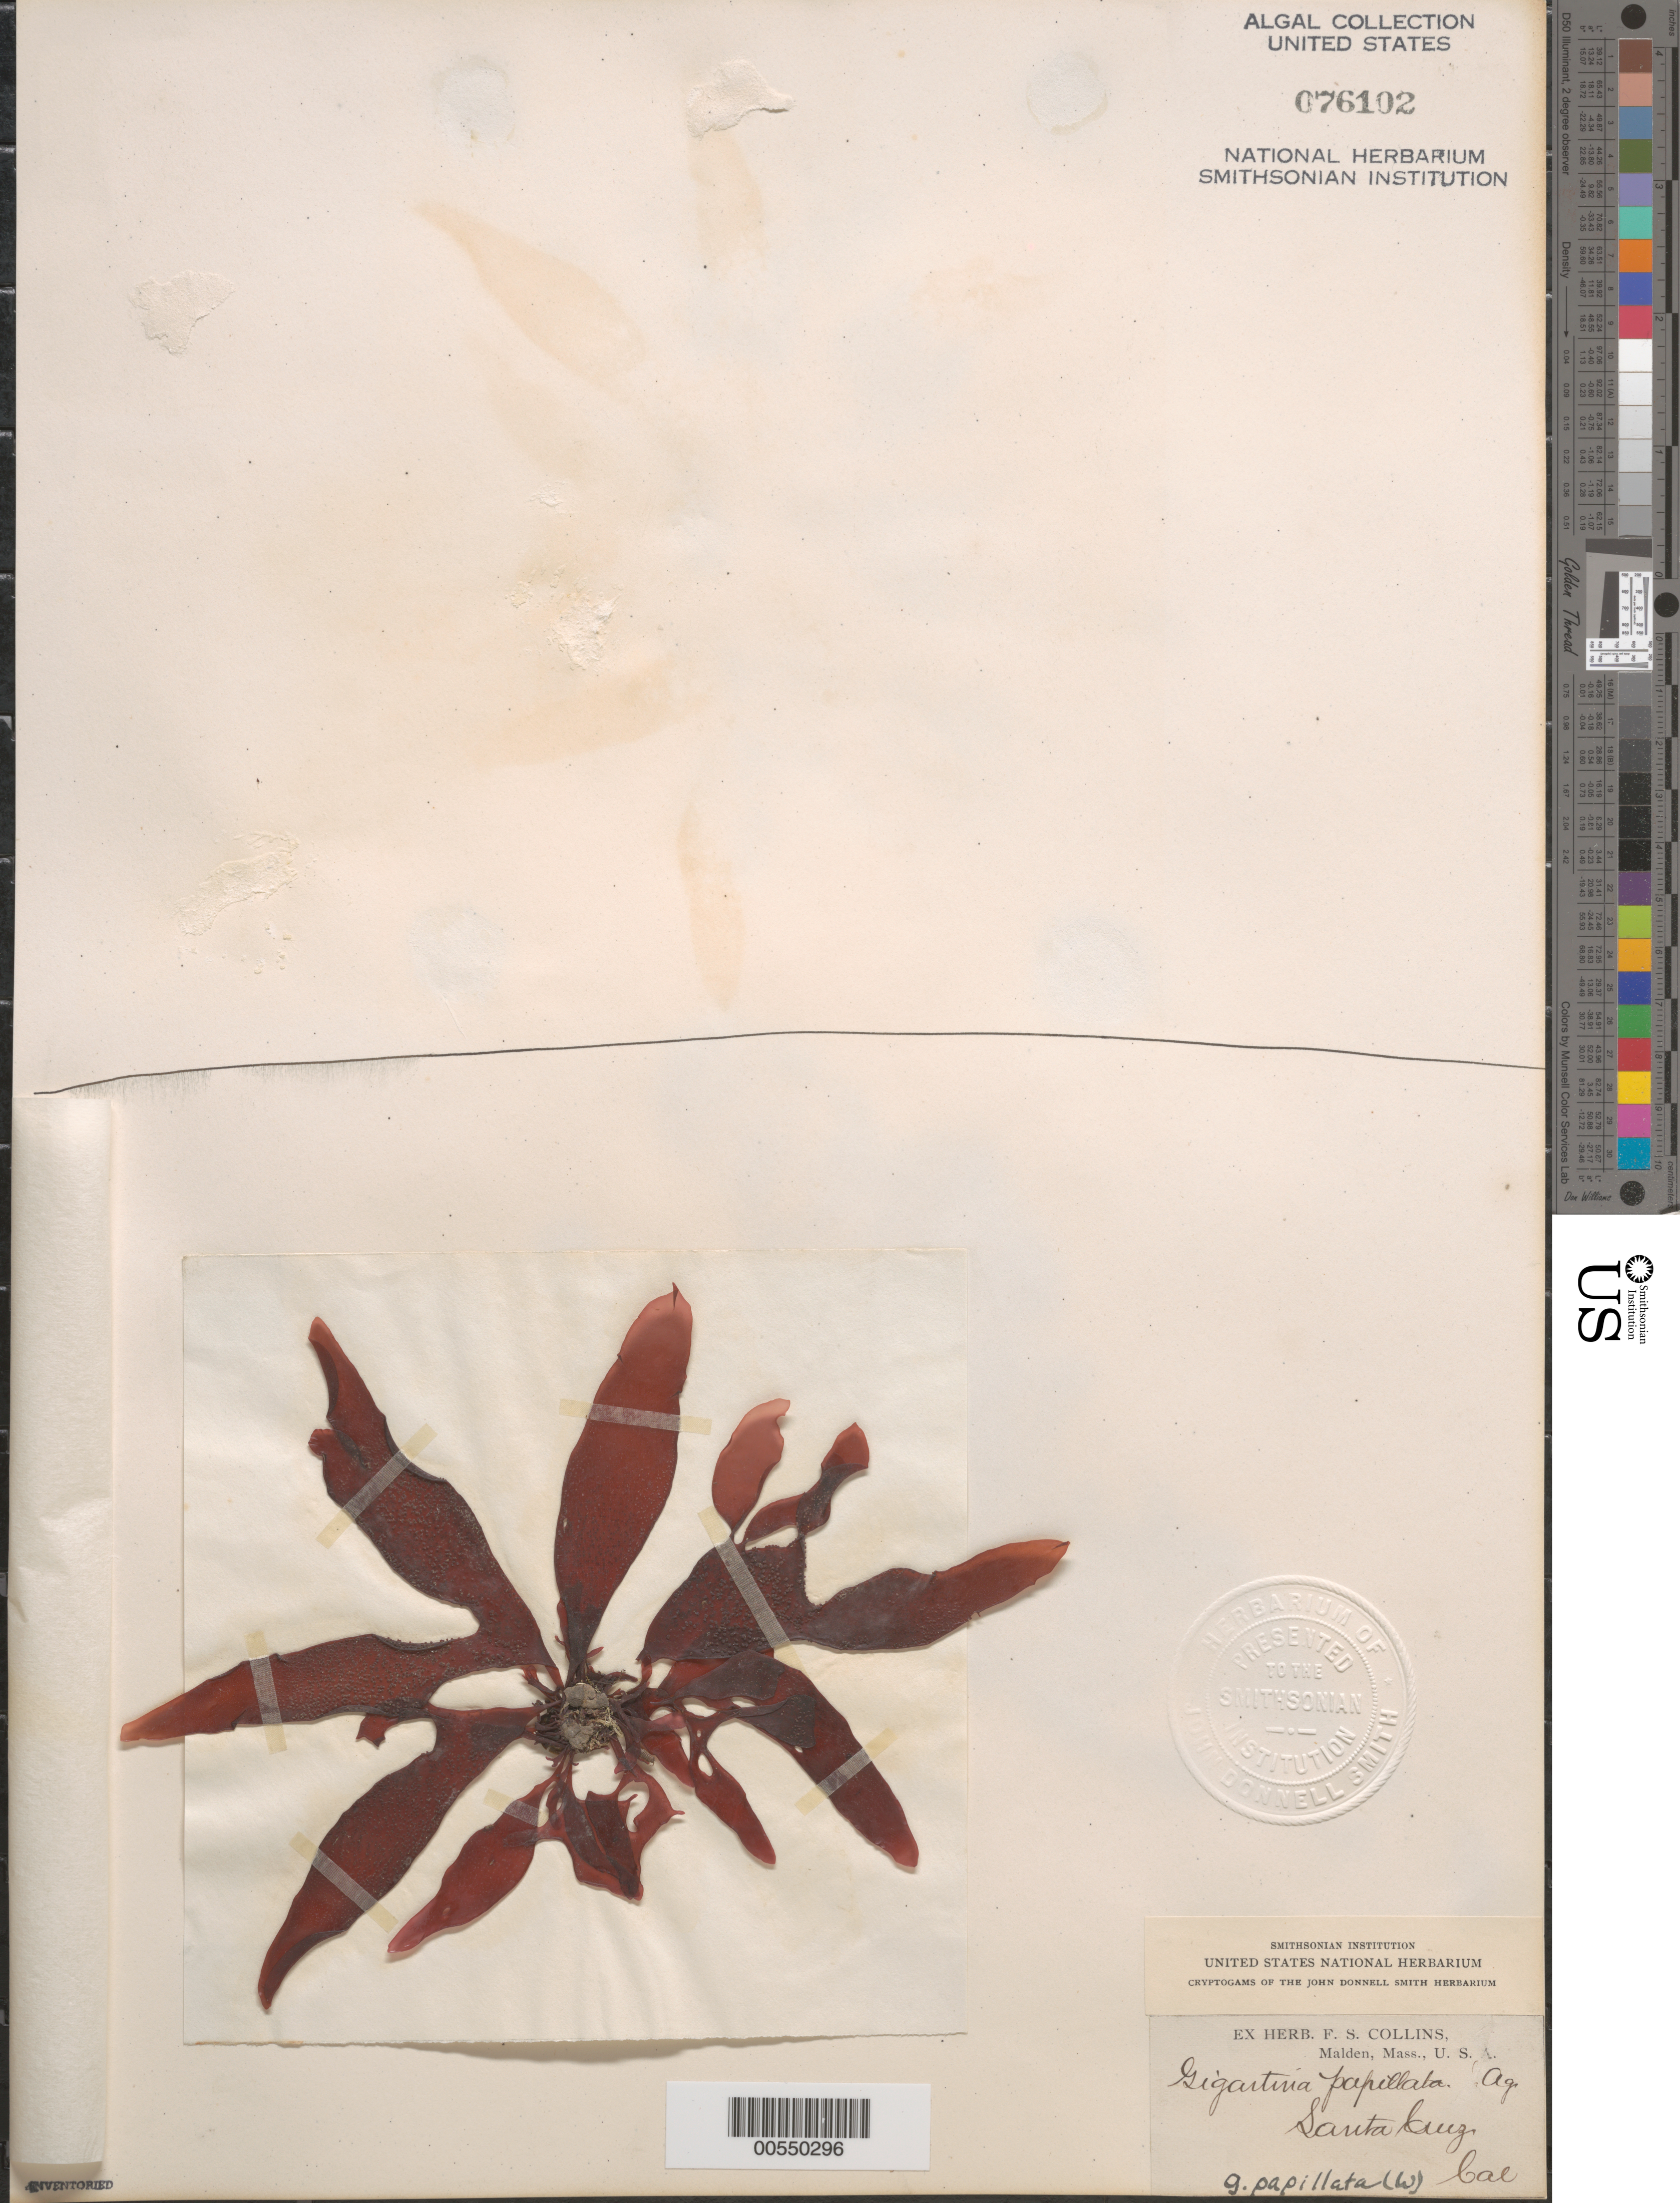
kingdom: Plantae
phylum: Rhodophyta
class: Florideophyceae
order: Gigartinales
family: Phyllophoraceae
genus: Mastocarpus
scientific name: Mastocarpus papillatus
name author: (C. Agardh) Kütz.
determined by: Algae name updating Project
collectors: F. Collins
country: United States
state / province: California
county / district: Santa Cruz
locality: Santa Cruz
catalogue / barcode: US 76102